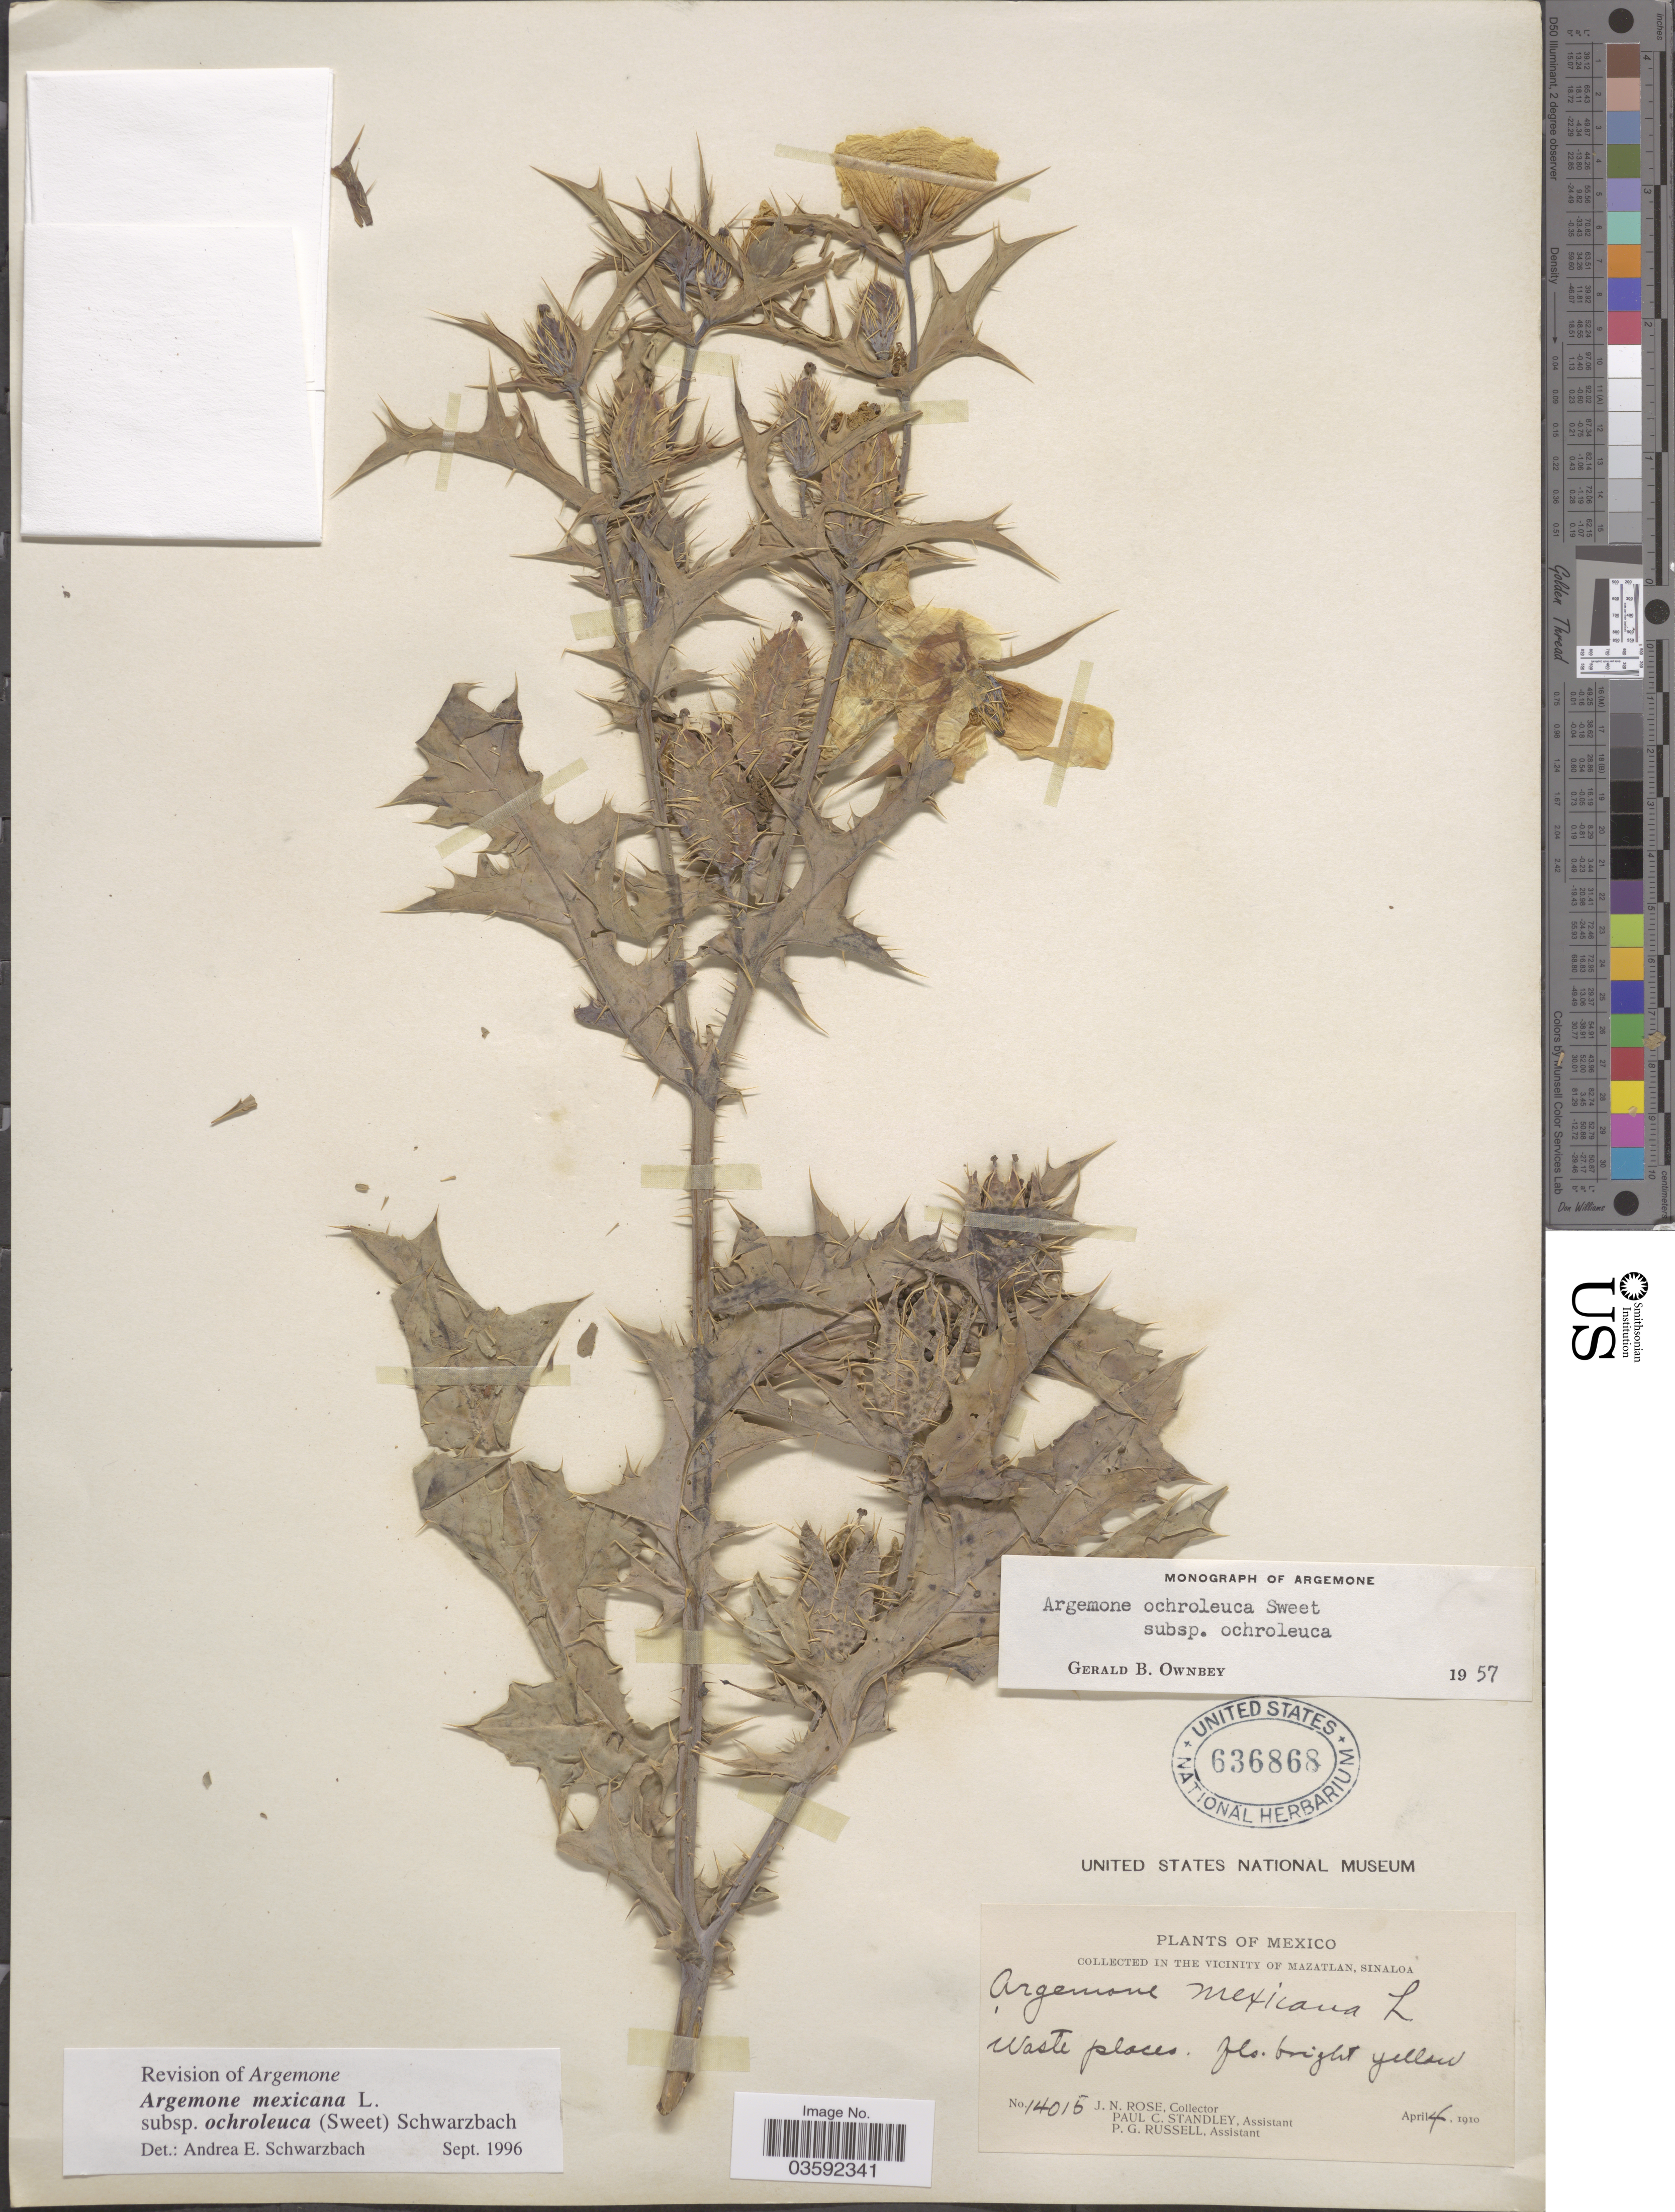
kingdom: Plantae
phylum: Tracheophyta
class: Magnoliopsida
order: Ranunculales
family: Papaveraceae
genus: Argemone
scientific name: Argemone mexicana subsp. ochroleuca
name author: (Sweet) Schwarzbach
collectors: J. N. Rose, P. C. Standley & P. G. Russell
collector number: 14015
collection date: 1910-04-04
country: Mexico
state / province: Sinaloa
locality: In The vicinity of Mazatlan.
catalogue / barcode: US 636868